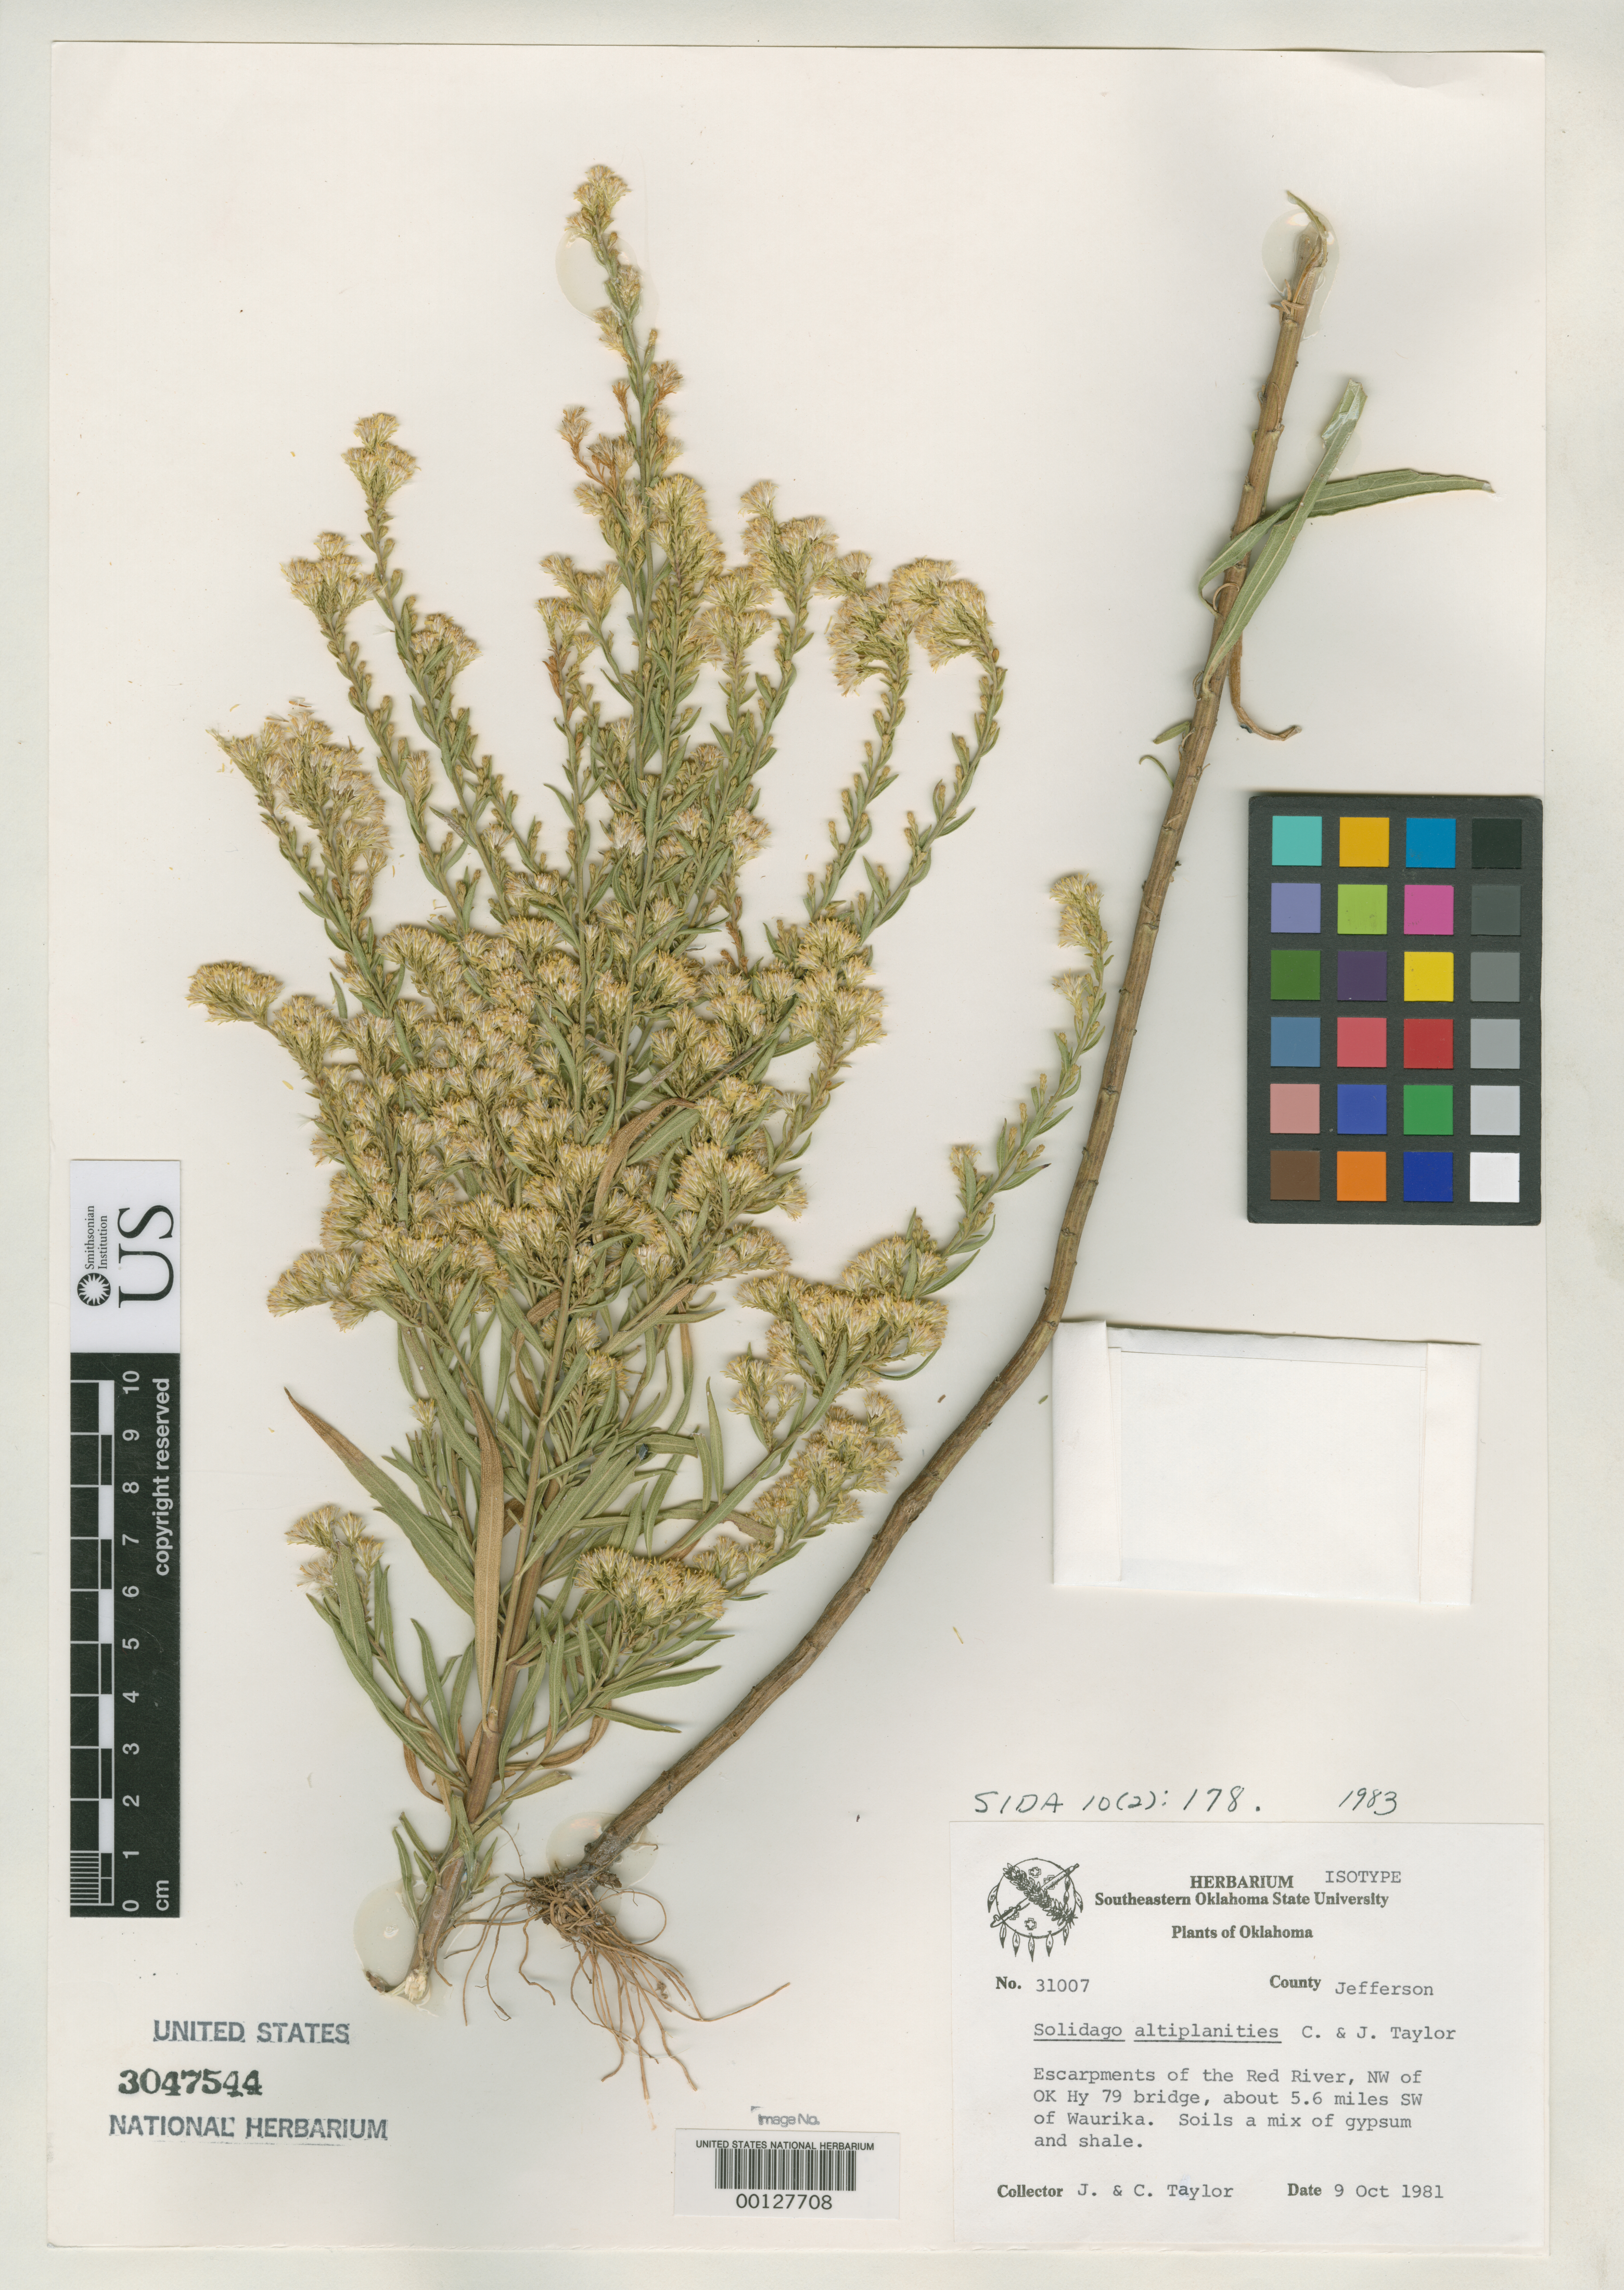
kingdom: Plantae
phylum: Tracheophyta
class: Magnoliopsida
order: Asterales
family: Asteraceae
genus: Solidago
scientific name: Solidago altiplanities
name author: C.E.S. Taylor & R.John Taylor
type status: Isotype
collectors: C. Taylor & J. Taylor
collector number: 31007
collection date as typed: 09 Oct 1981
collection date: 1981-10-09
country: United States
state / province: Oklahoma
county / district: Jefferson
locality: Red River, NW of OK Hy 79 bridge, 5.6 mi SW of Waurika.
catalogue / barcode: US 3047544